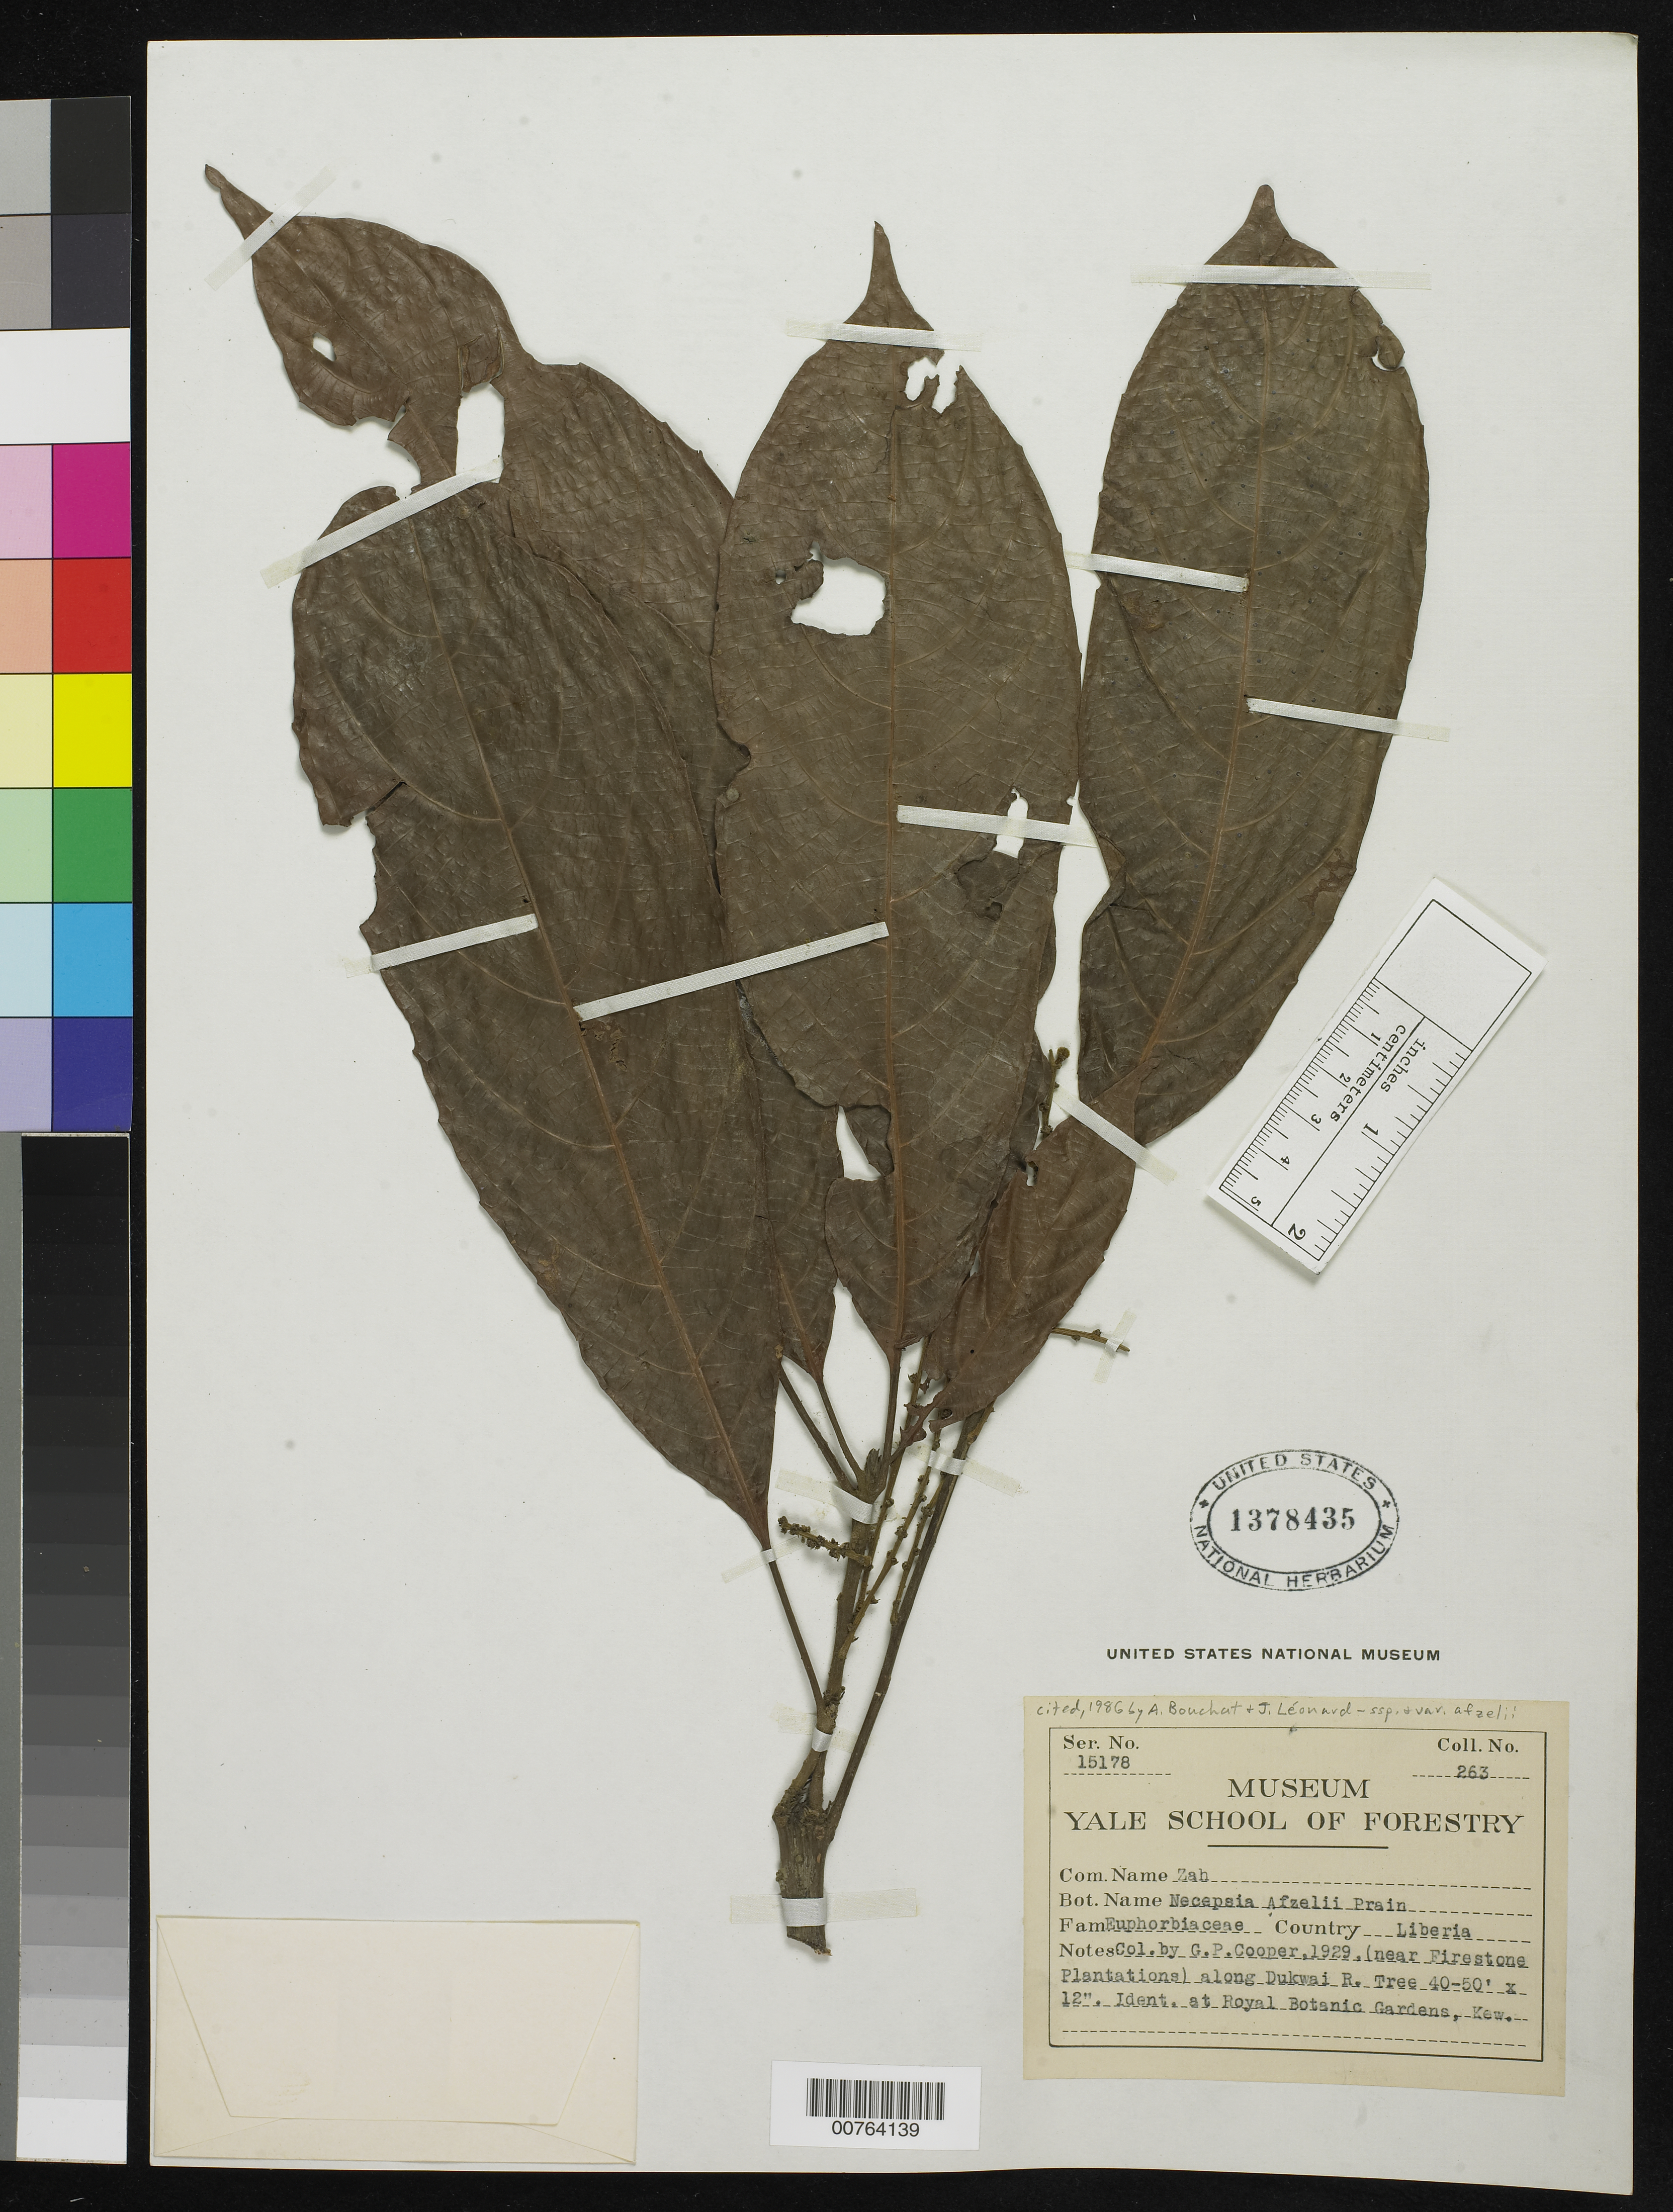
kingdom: Plantae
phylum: Tracheophyta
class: Magnoliopsida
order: Malpighiales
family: Euphorbiaceae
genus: Necepsia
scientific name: Necepsia afzelii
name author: Prain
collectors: G. Cooper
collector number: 263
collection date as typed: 1929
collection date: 1929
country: Liberia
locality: (near Firestone Plantations) along Dukwai River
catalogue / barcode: US 1378435